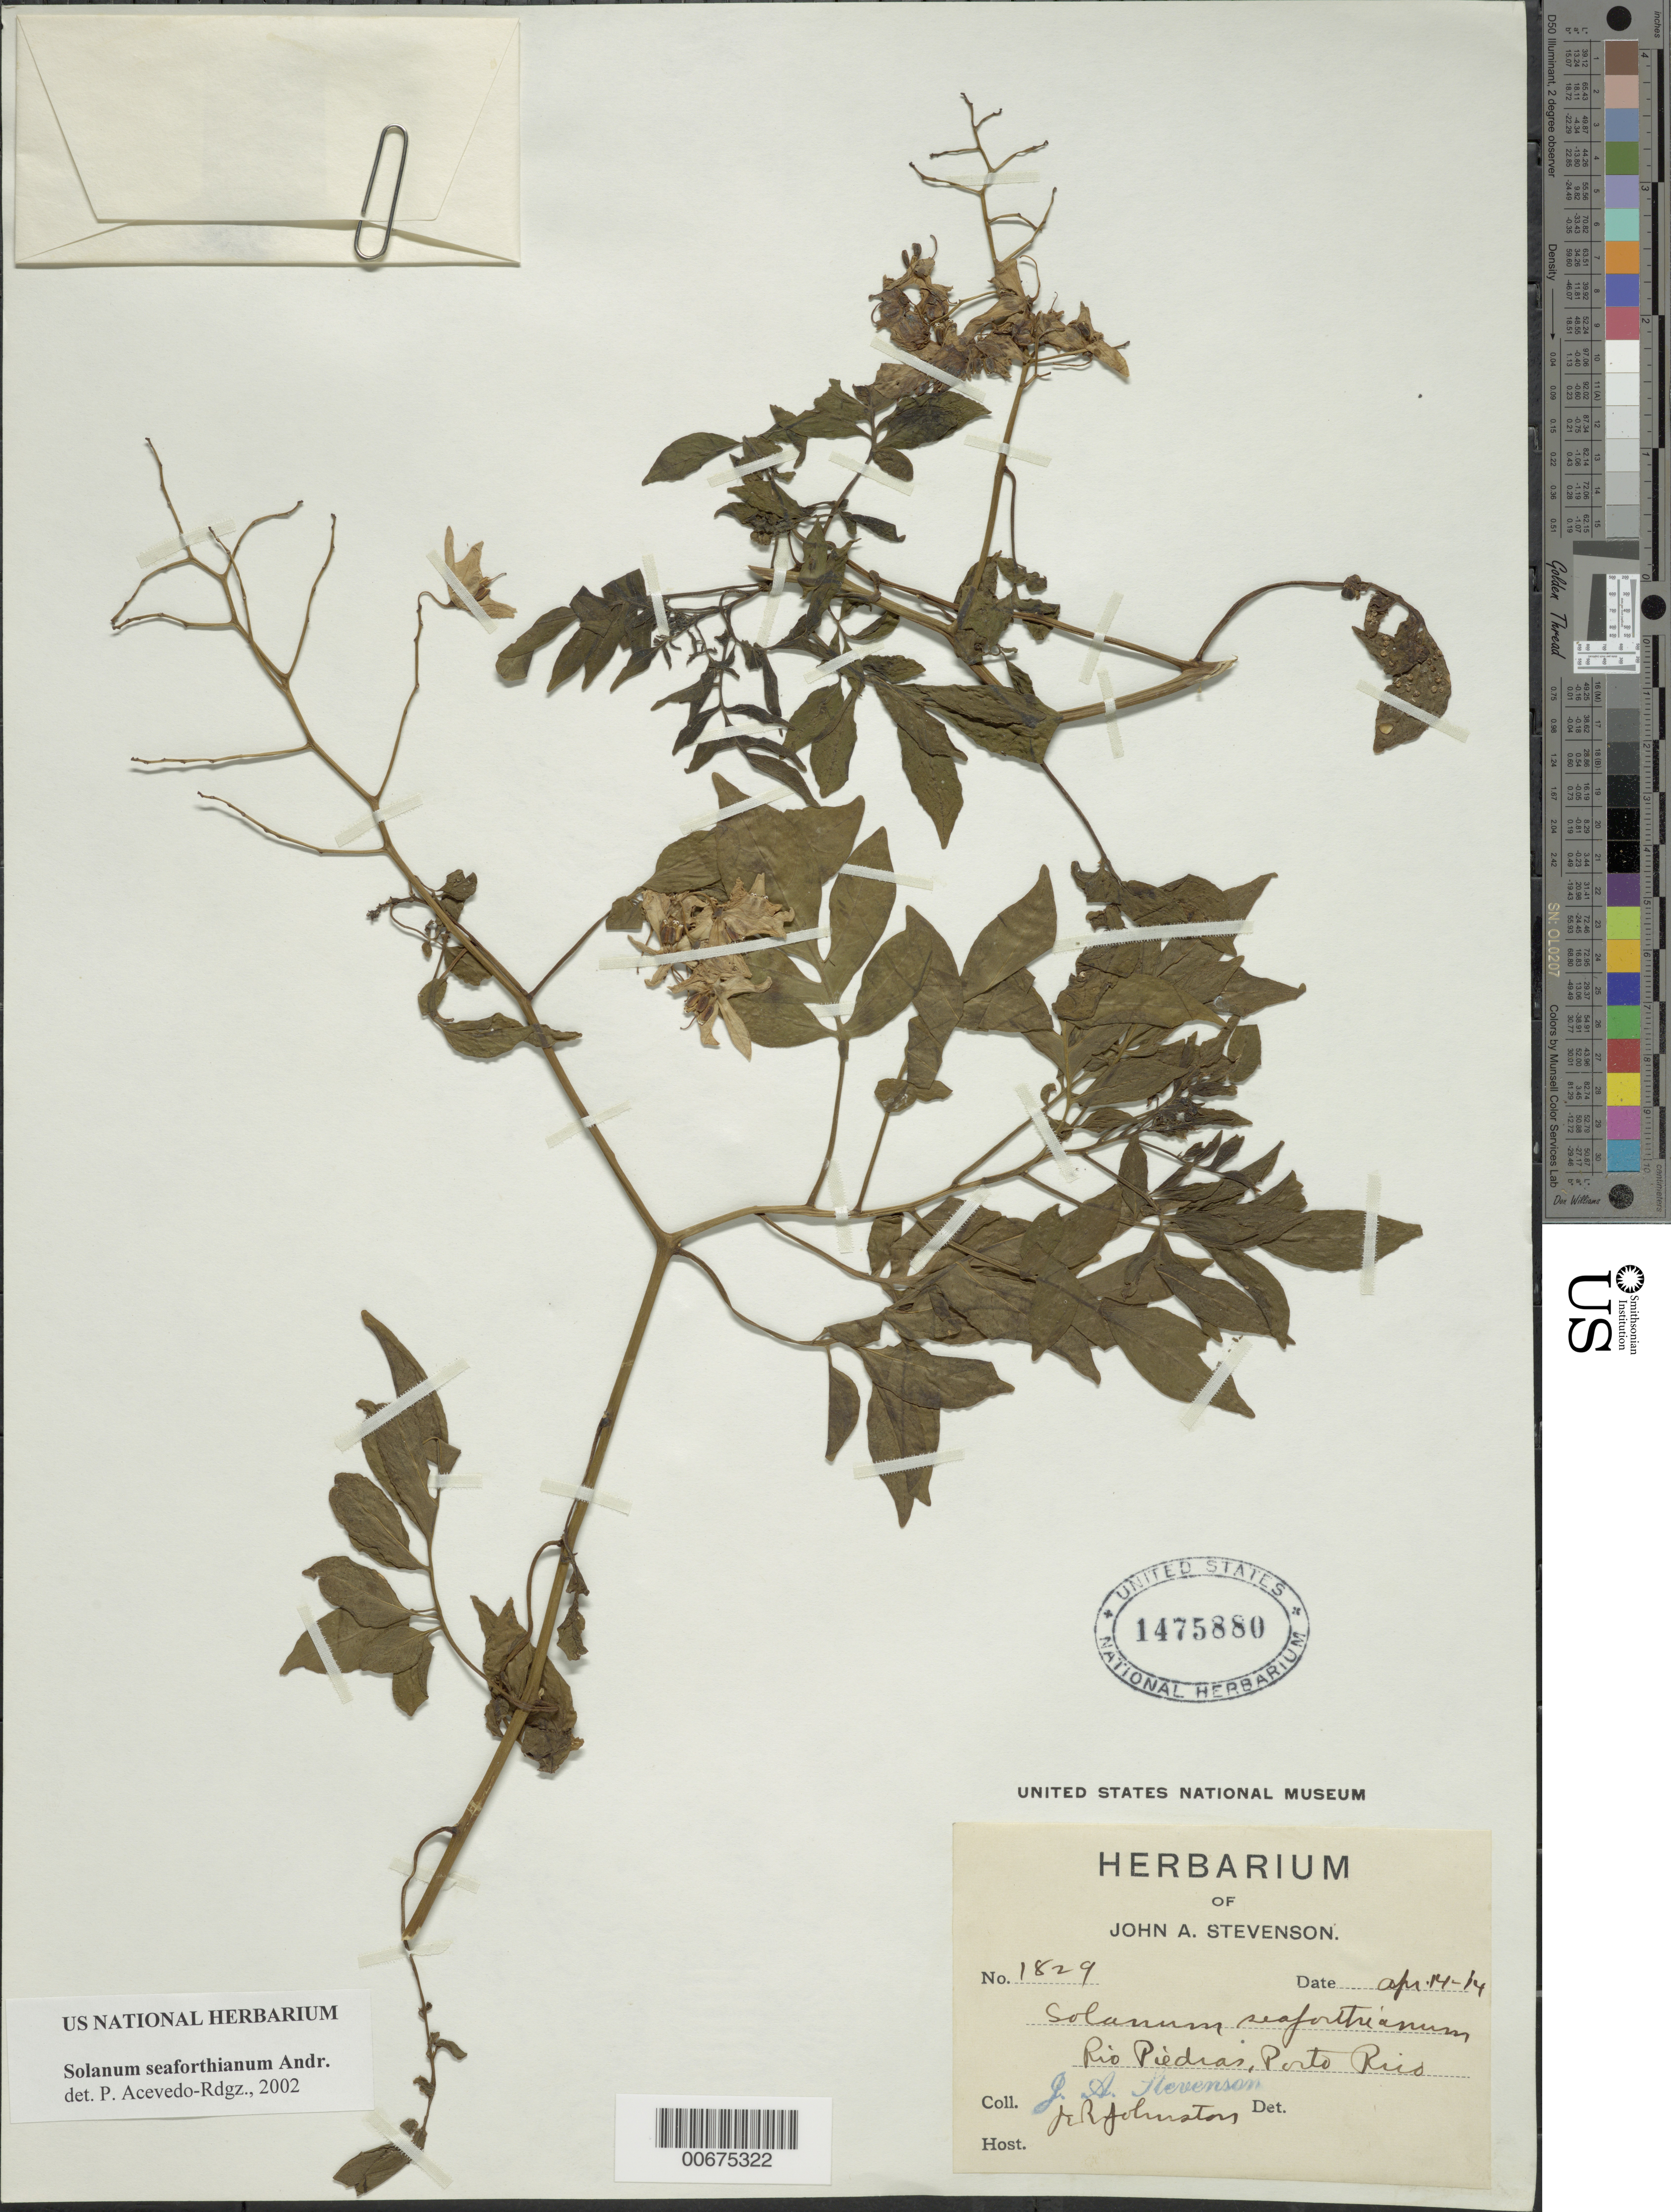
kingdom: Plantae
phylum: Tracheophyta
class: Magnoliopsida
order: Solanales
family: Solanaceae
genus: Solanum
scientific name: Solanum seaforthianum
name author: Andrews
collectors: J. A. Stevenson & J. Johnston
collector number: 1829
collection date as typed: Transcribed d/m/y: 14/4/14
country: Puerto Rico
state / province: Rio Piedras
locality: Rio Piedras, Porto Rico.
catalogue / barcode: US 1475880